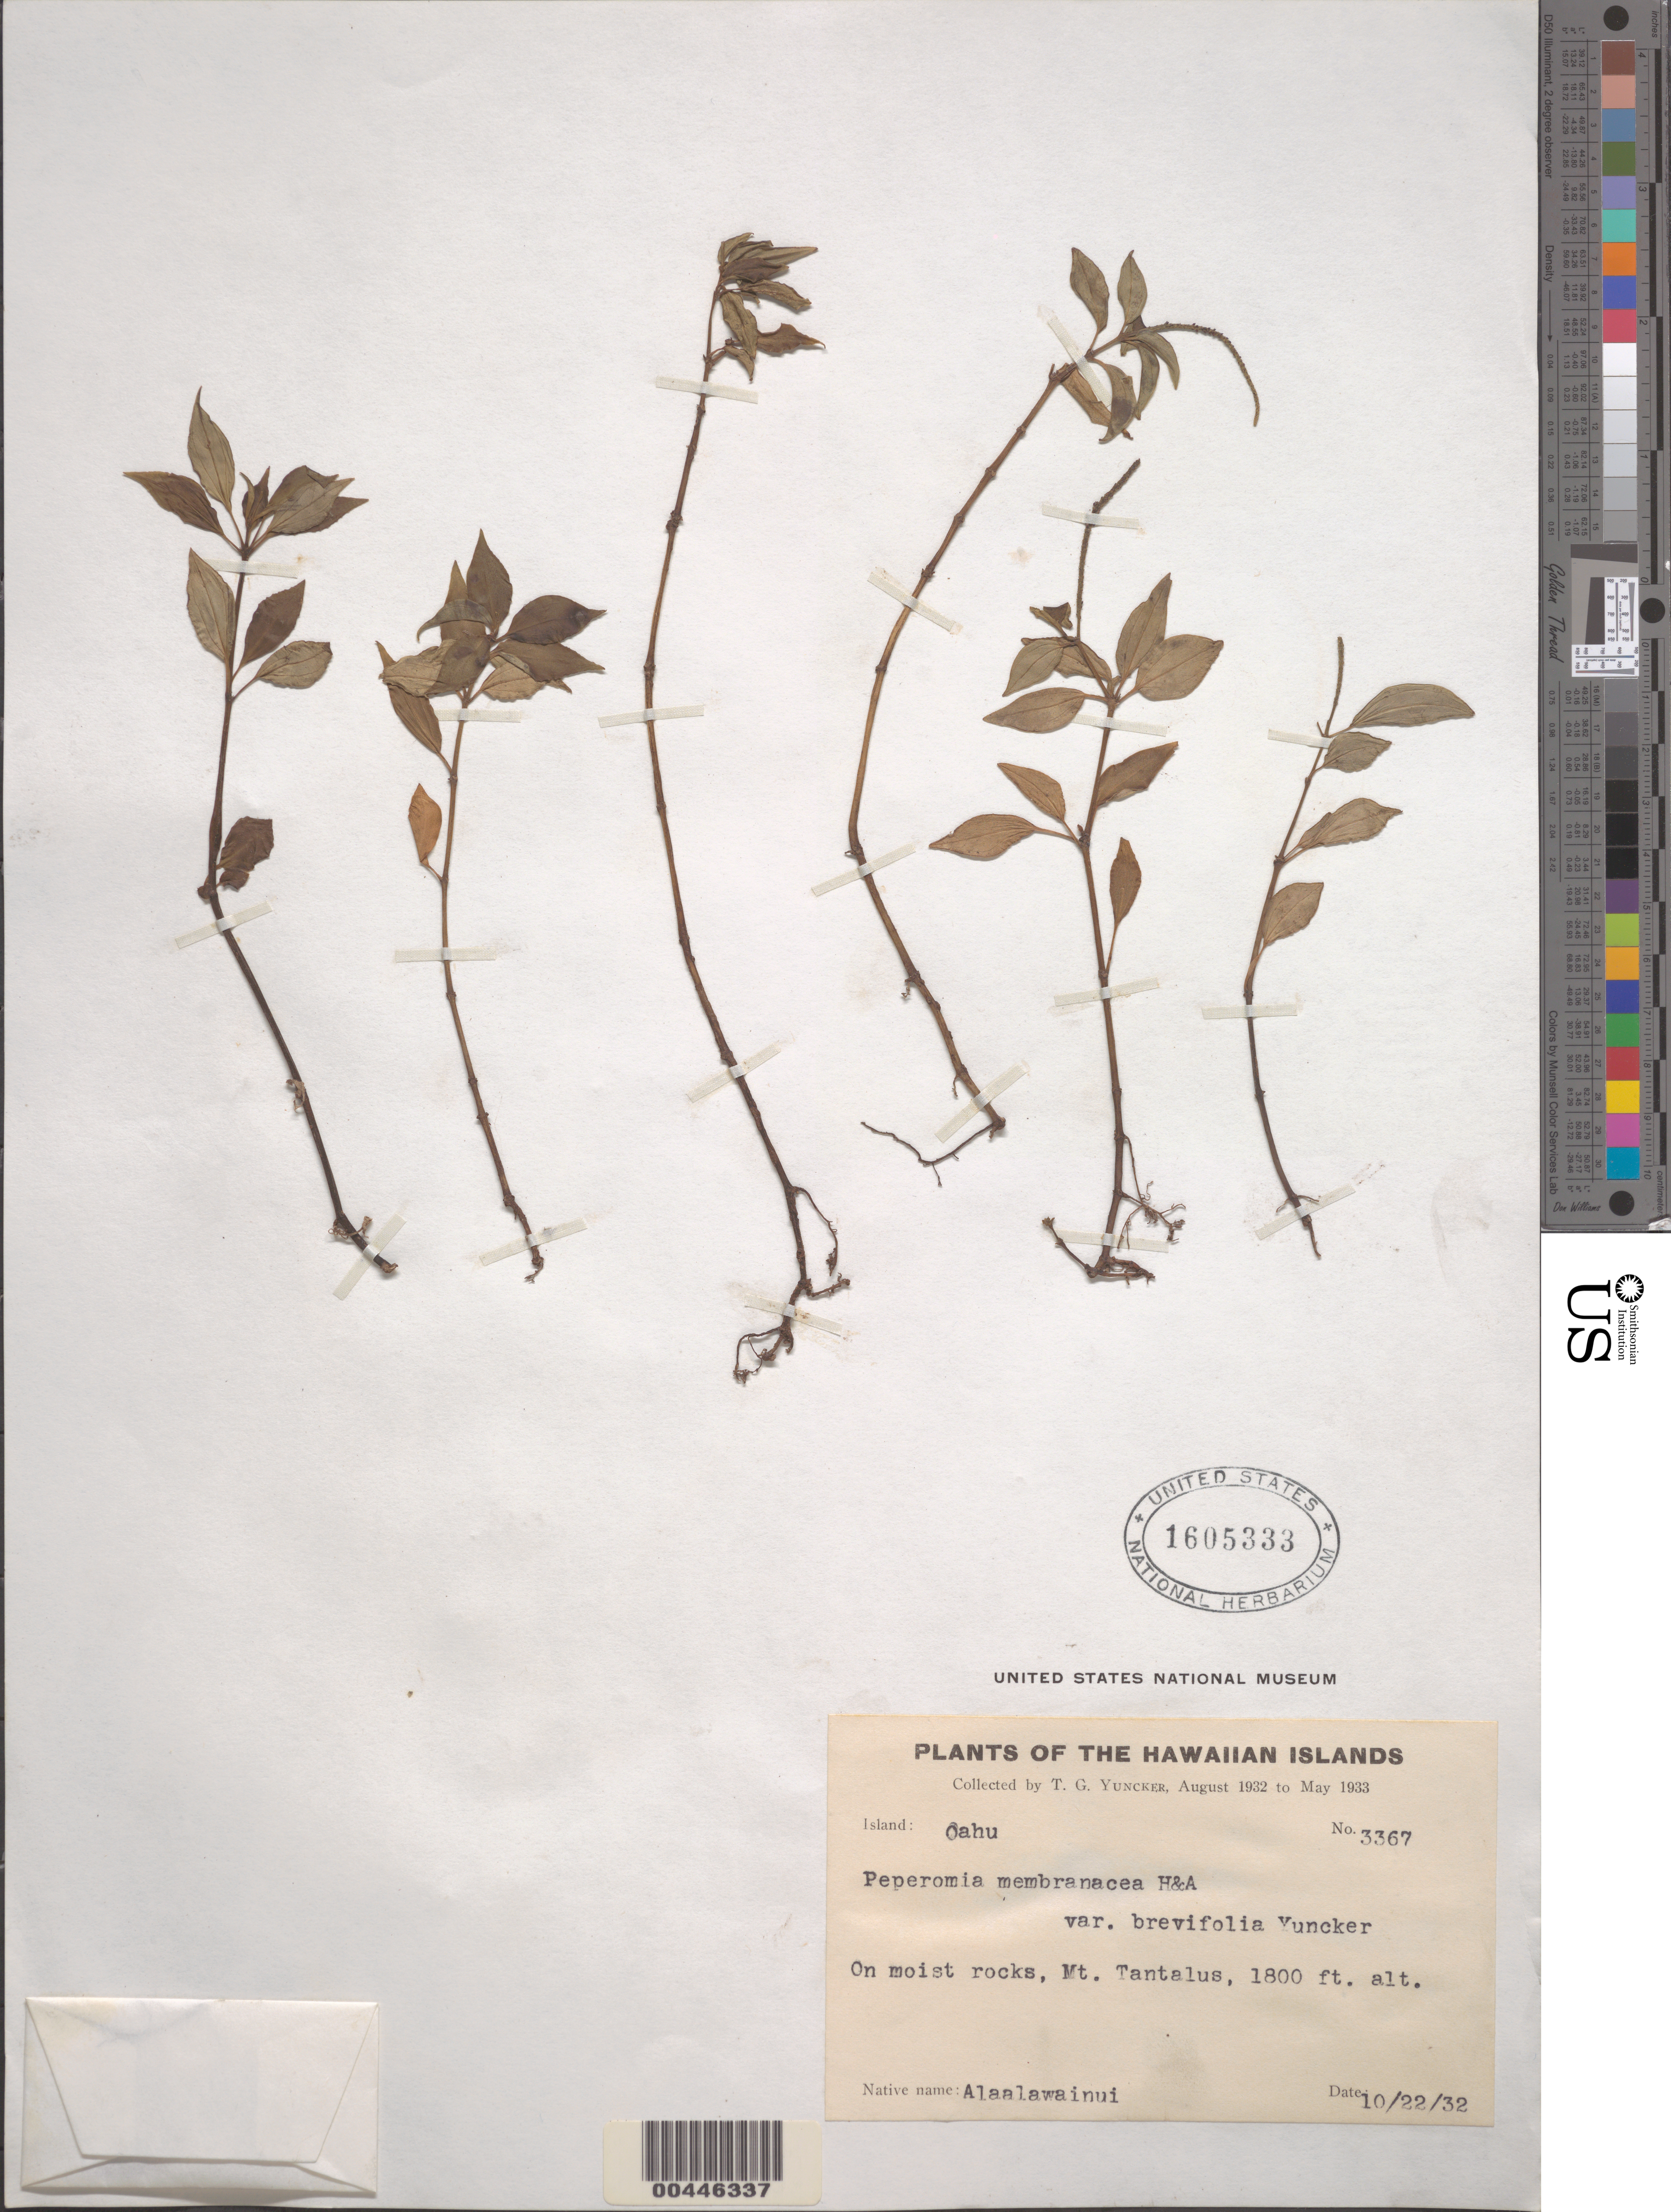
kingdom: Plantae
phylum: Tracheophyta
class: Magnoliopsida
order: Piperales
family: Piperaceae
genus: Peperomia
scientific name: Peperomia membranacea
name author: Hook. & Arn.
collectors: T. G. Yuncker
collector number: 3367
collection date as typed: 22 Oct 1932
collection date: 1932-10-22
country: United States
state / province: Hawaii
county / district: Honolulu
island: Oahu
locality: Mt Tantalus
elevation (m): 549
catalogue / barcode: US 1605333